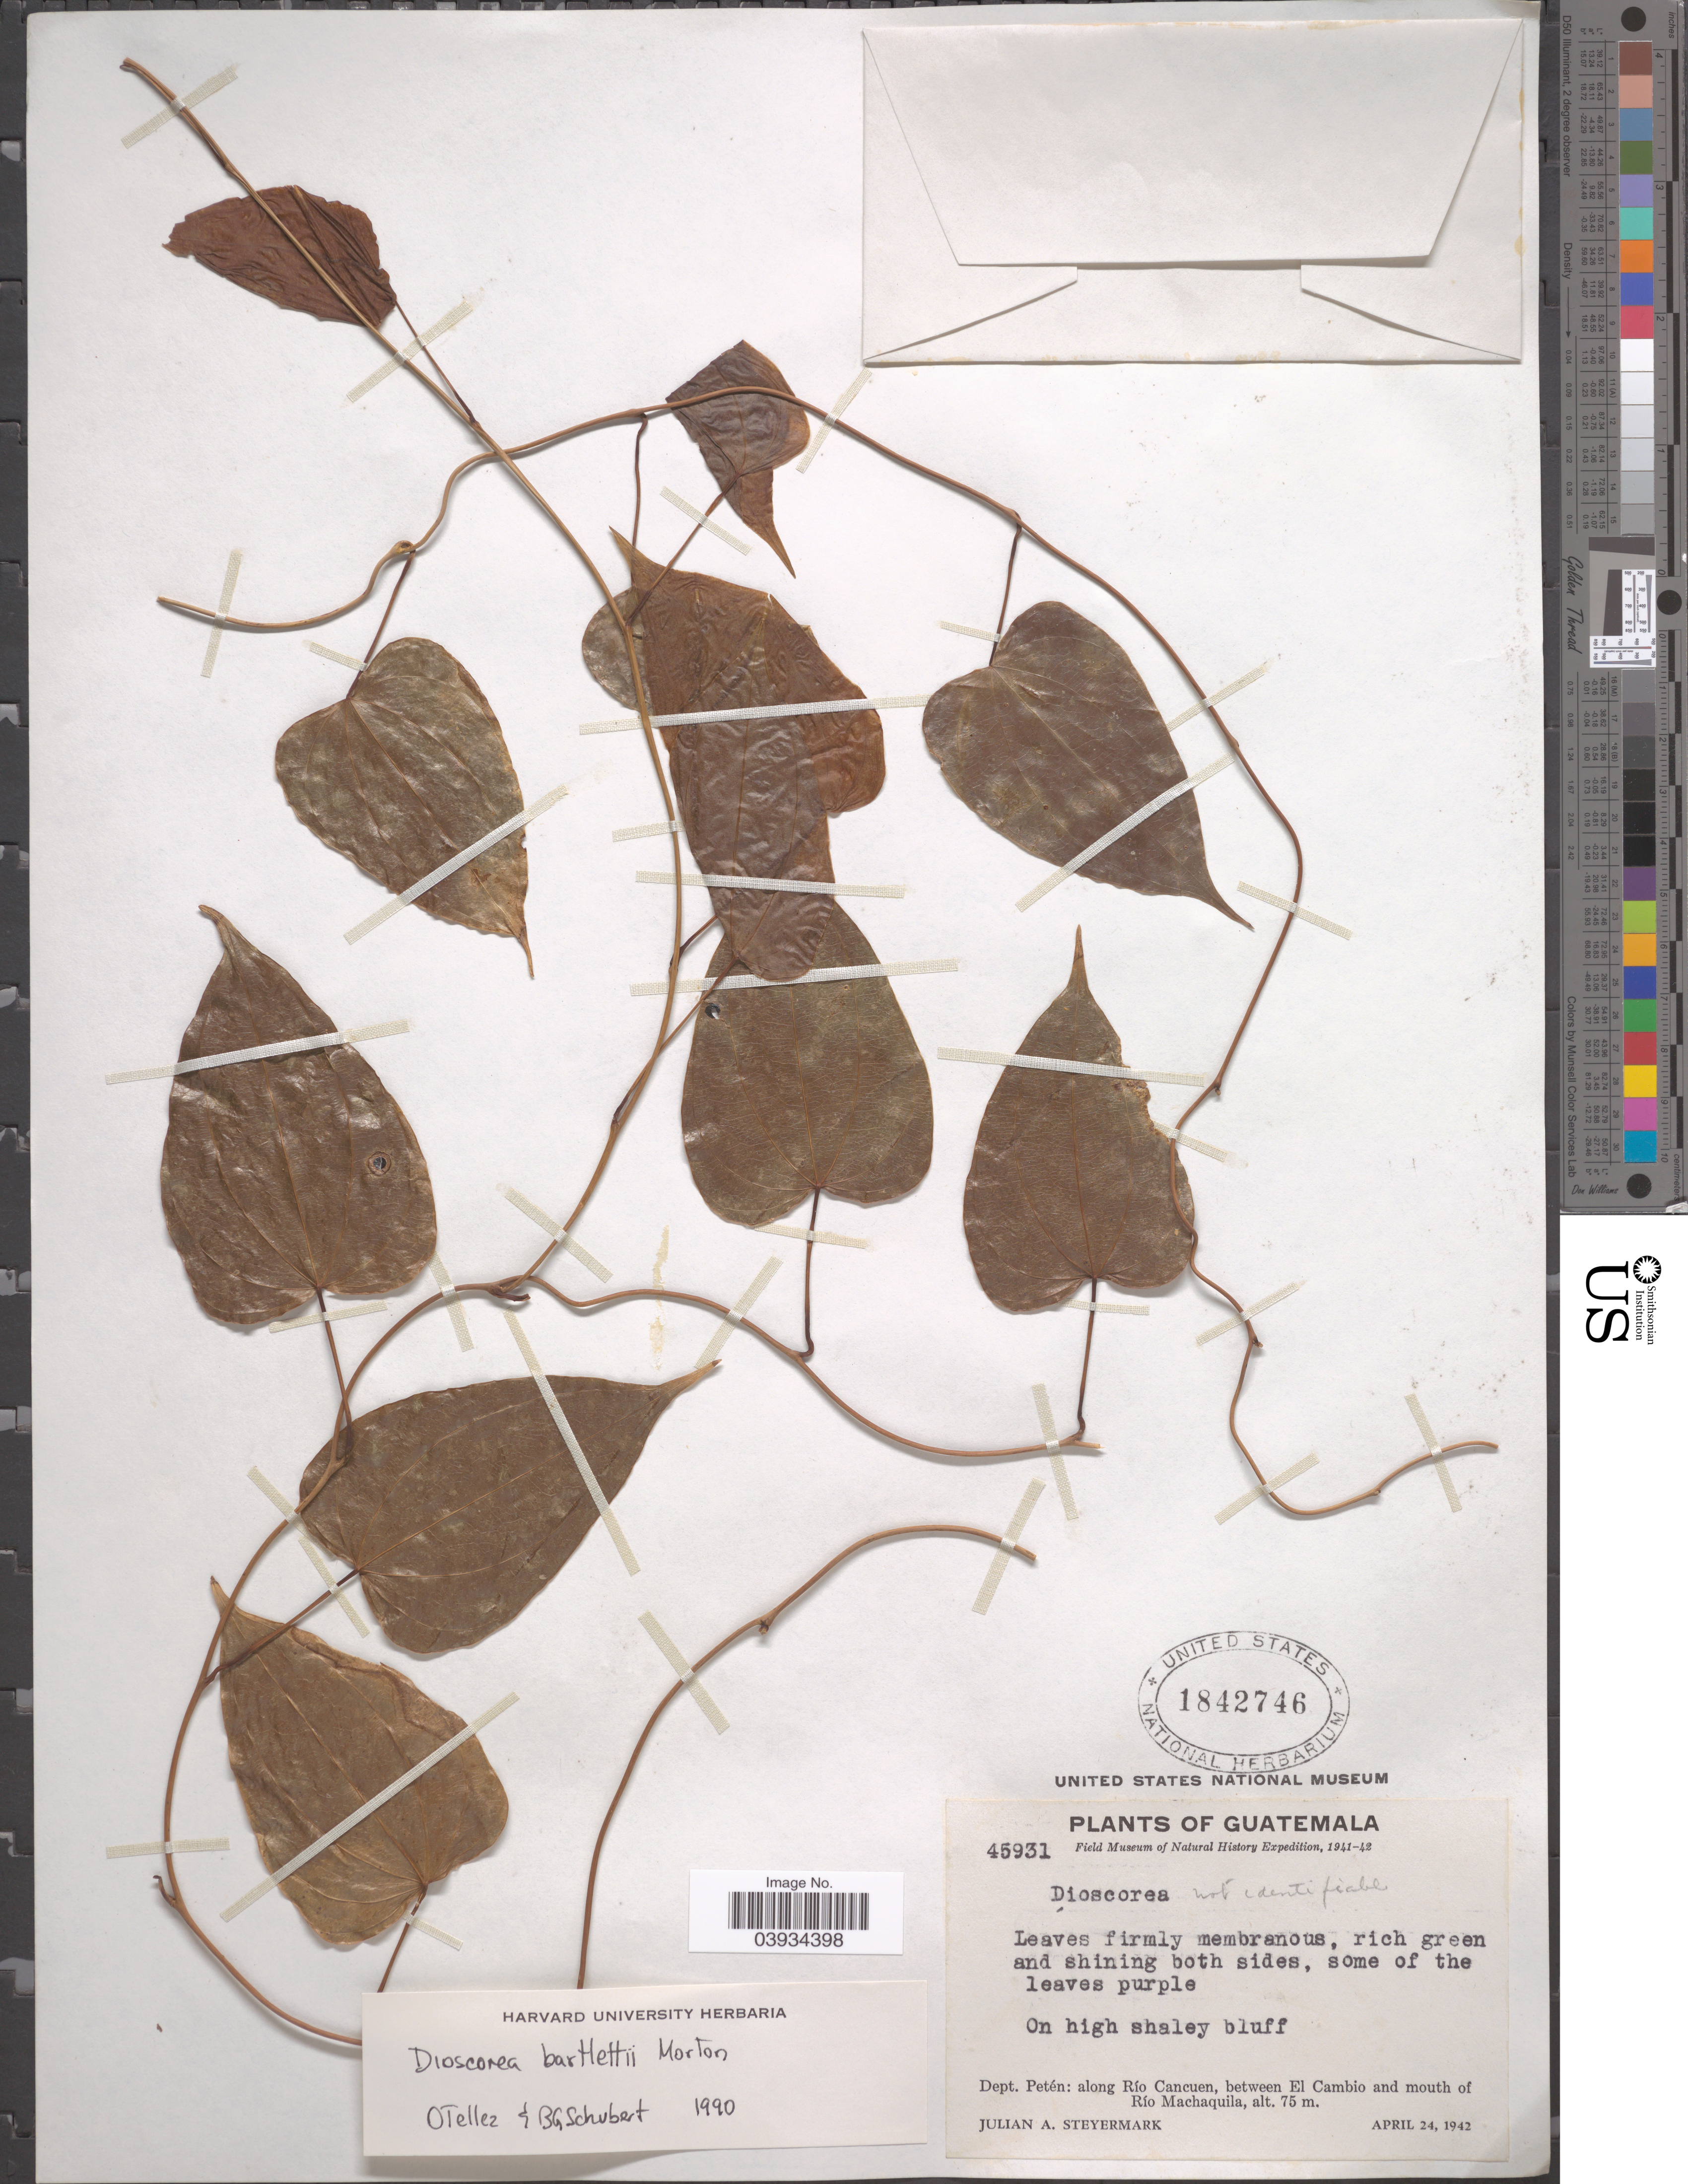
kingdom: Plantae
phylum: Tracheophyta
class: Liliopsida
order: Dioscoreales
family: Dioscoreaceae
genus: Dioscorea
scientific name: Dioscorea bartlettii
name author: C.V. Morton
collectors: J. Steyermark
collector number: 45931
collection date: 1942-04-24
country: Guatemala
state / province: El Peten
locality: Dept. Petén: along Río Cancuen, between El Cambio and mouth of Río Machaquila.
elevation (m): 75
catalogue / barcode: US 1842746